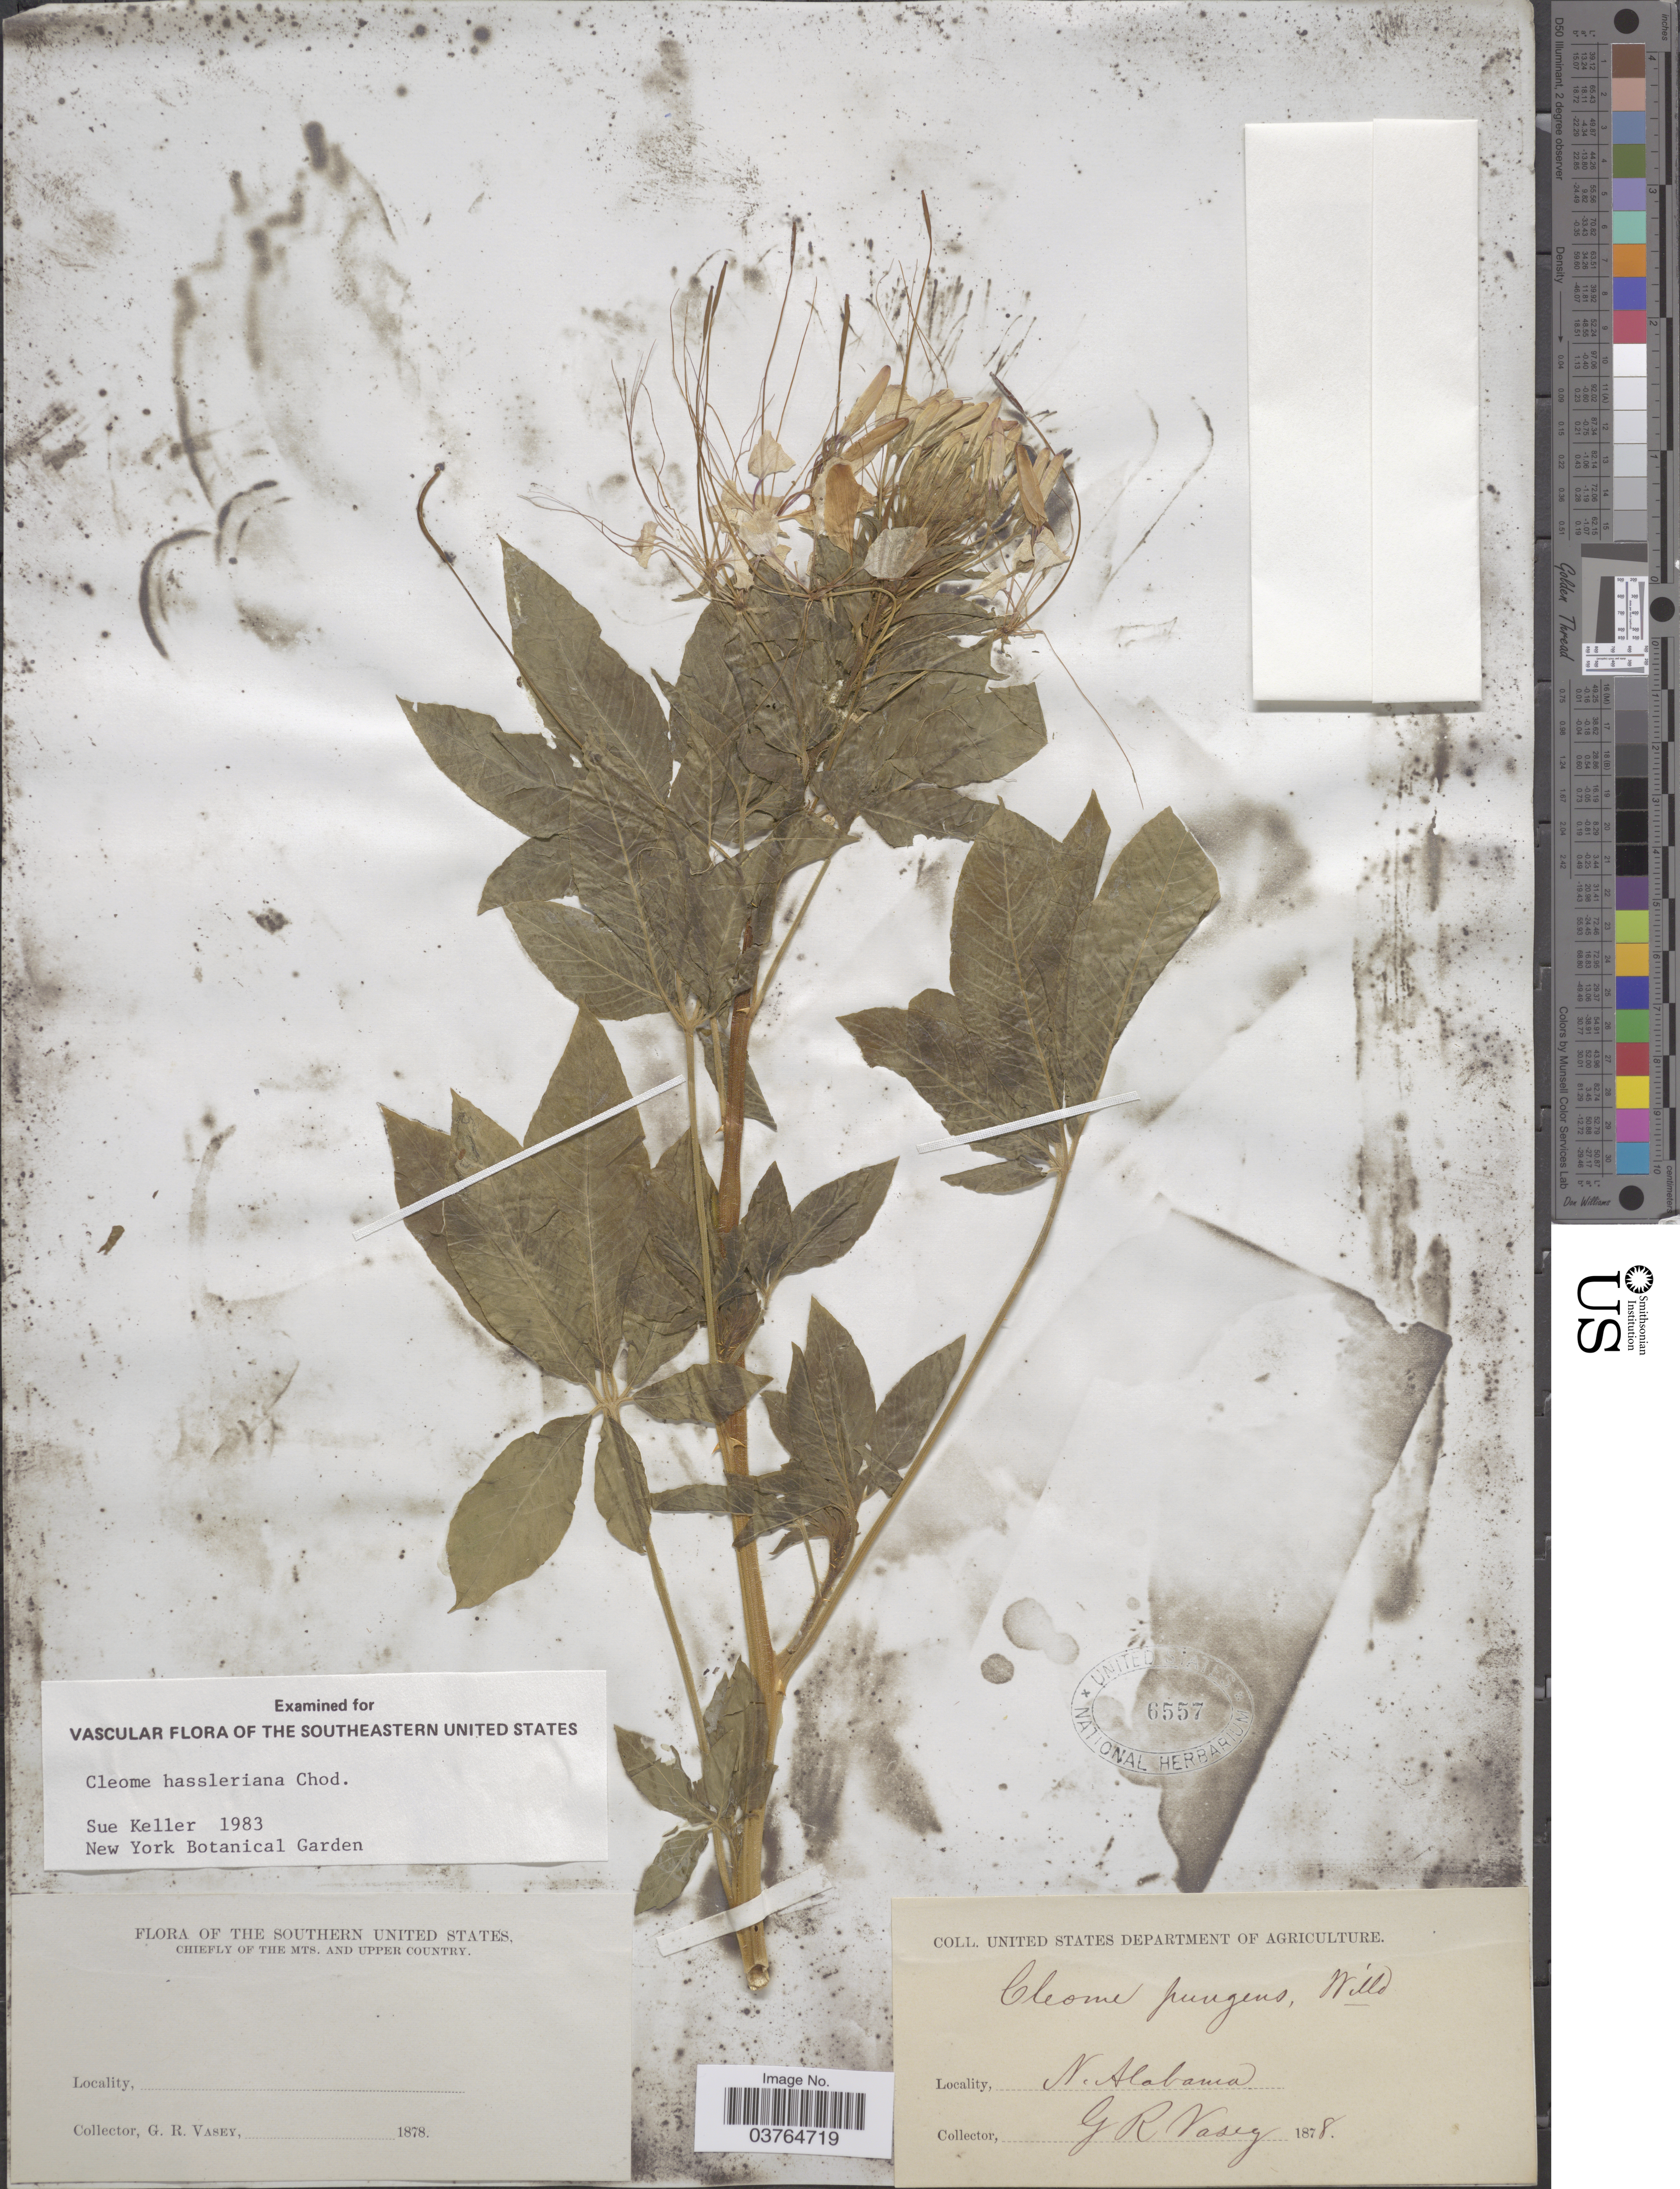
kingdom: Plantae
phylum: Tracheophyta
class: Magnoliopsida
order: Brassicales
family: Cleomaceae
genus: Tarenaya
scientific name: Tarenaya houtteana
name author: (Schltdl.) Soares Neto & Roalson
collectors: G. R. Vasey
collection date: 1878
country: United States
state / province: Alabama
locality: The Southern United States. Chiefly on The Mts. and Upper Country. N. Alabama.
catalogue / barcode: US 6557